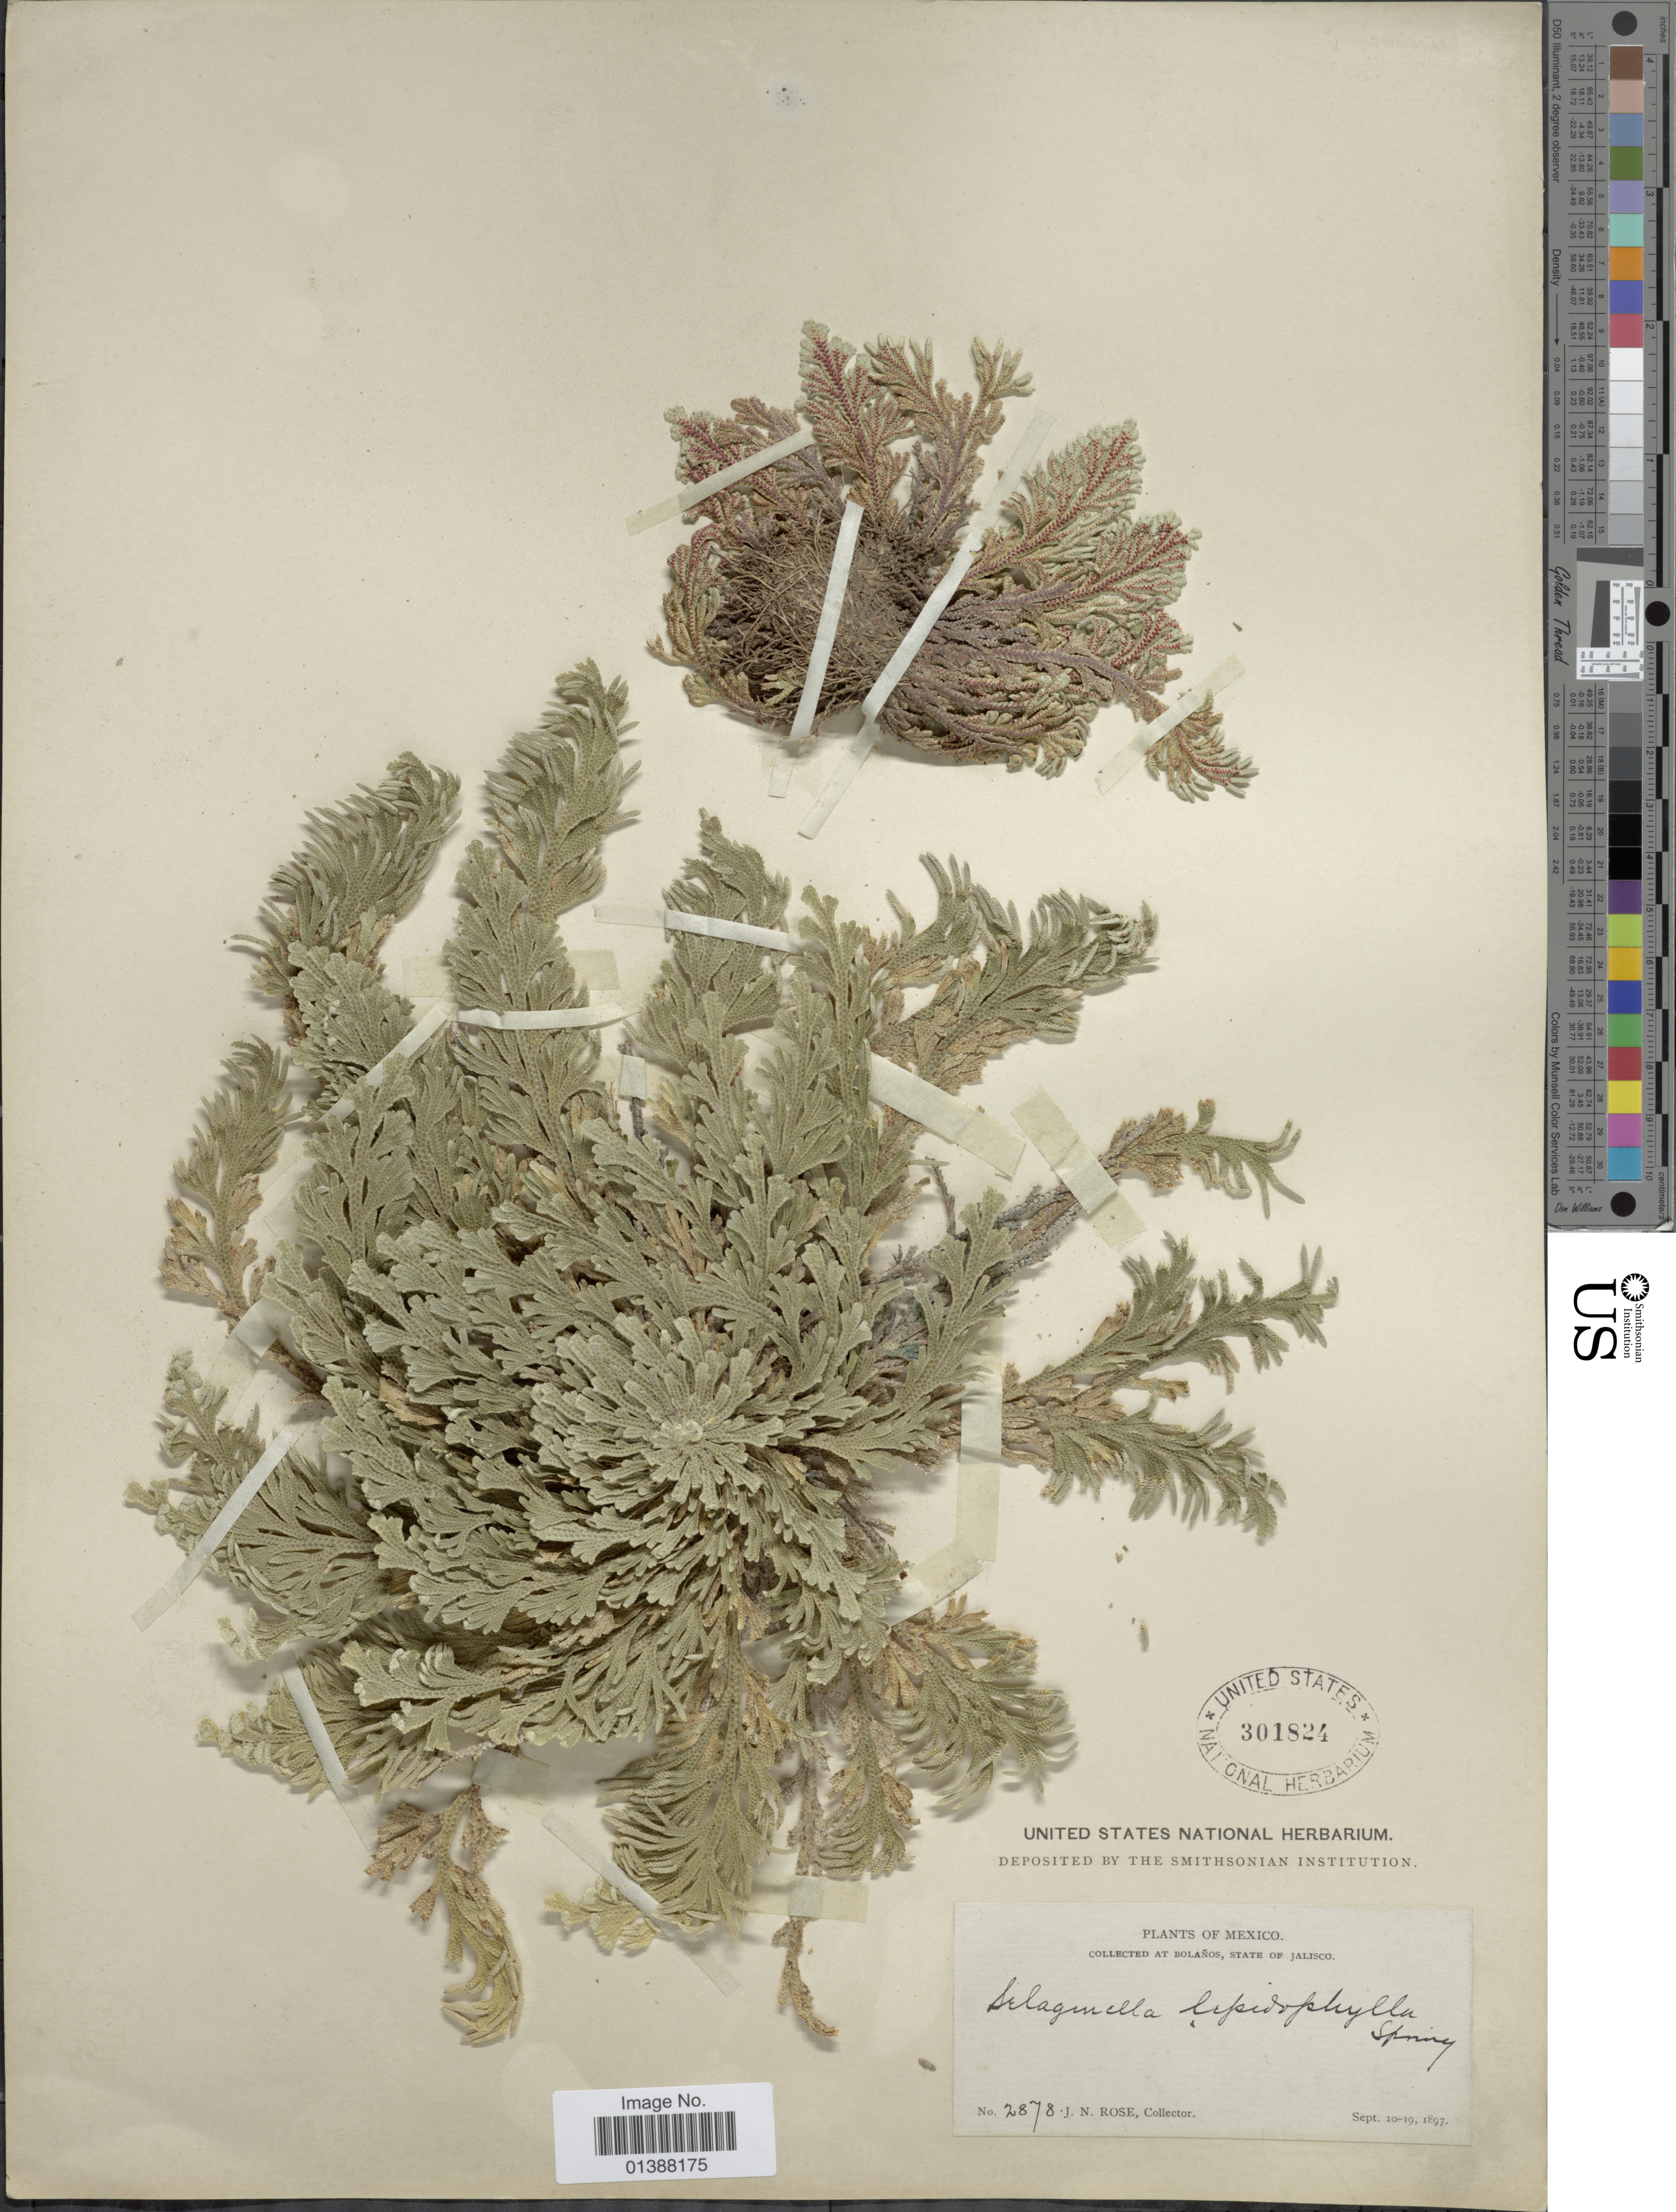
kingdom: Plantae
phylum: Tracheophyta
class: Lycopodiopsida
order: Selaginellales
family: Selaginellaceae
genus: Selaginella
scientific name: Selaginella lepidophylla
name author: (Hook. & Grev.) Spring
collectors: J. N. Rose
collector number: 2878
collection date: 1897-09-10/1897-09-19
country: Mexico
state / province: Jalisco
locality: At Bolaños, State of Jalisco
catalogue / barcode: US 301824